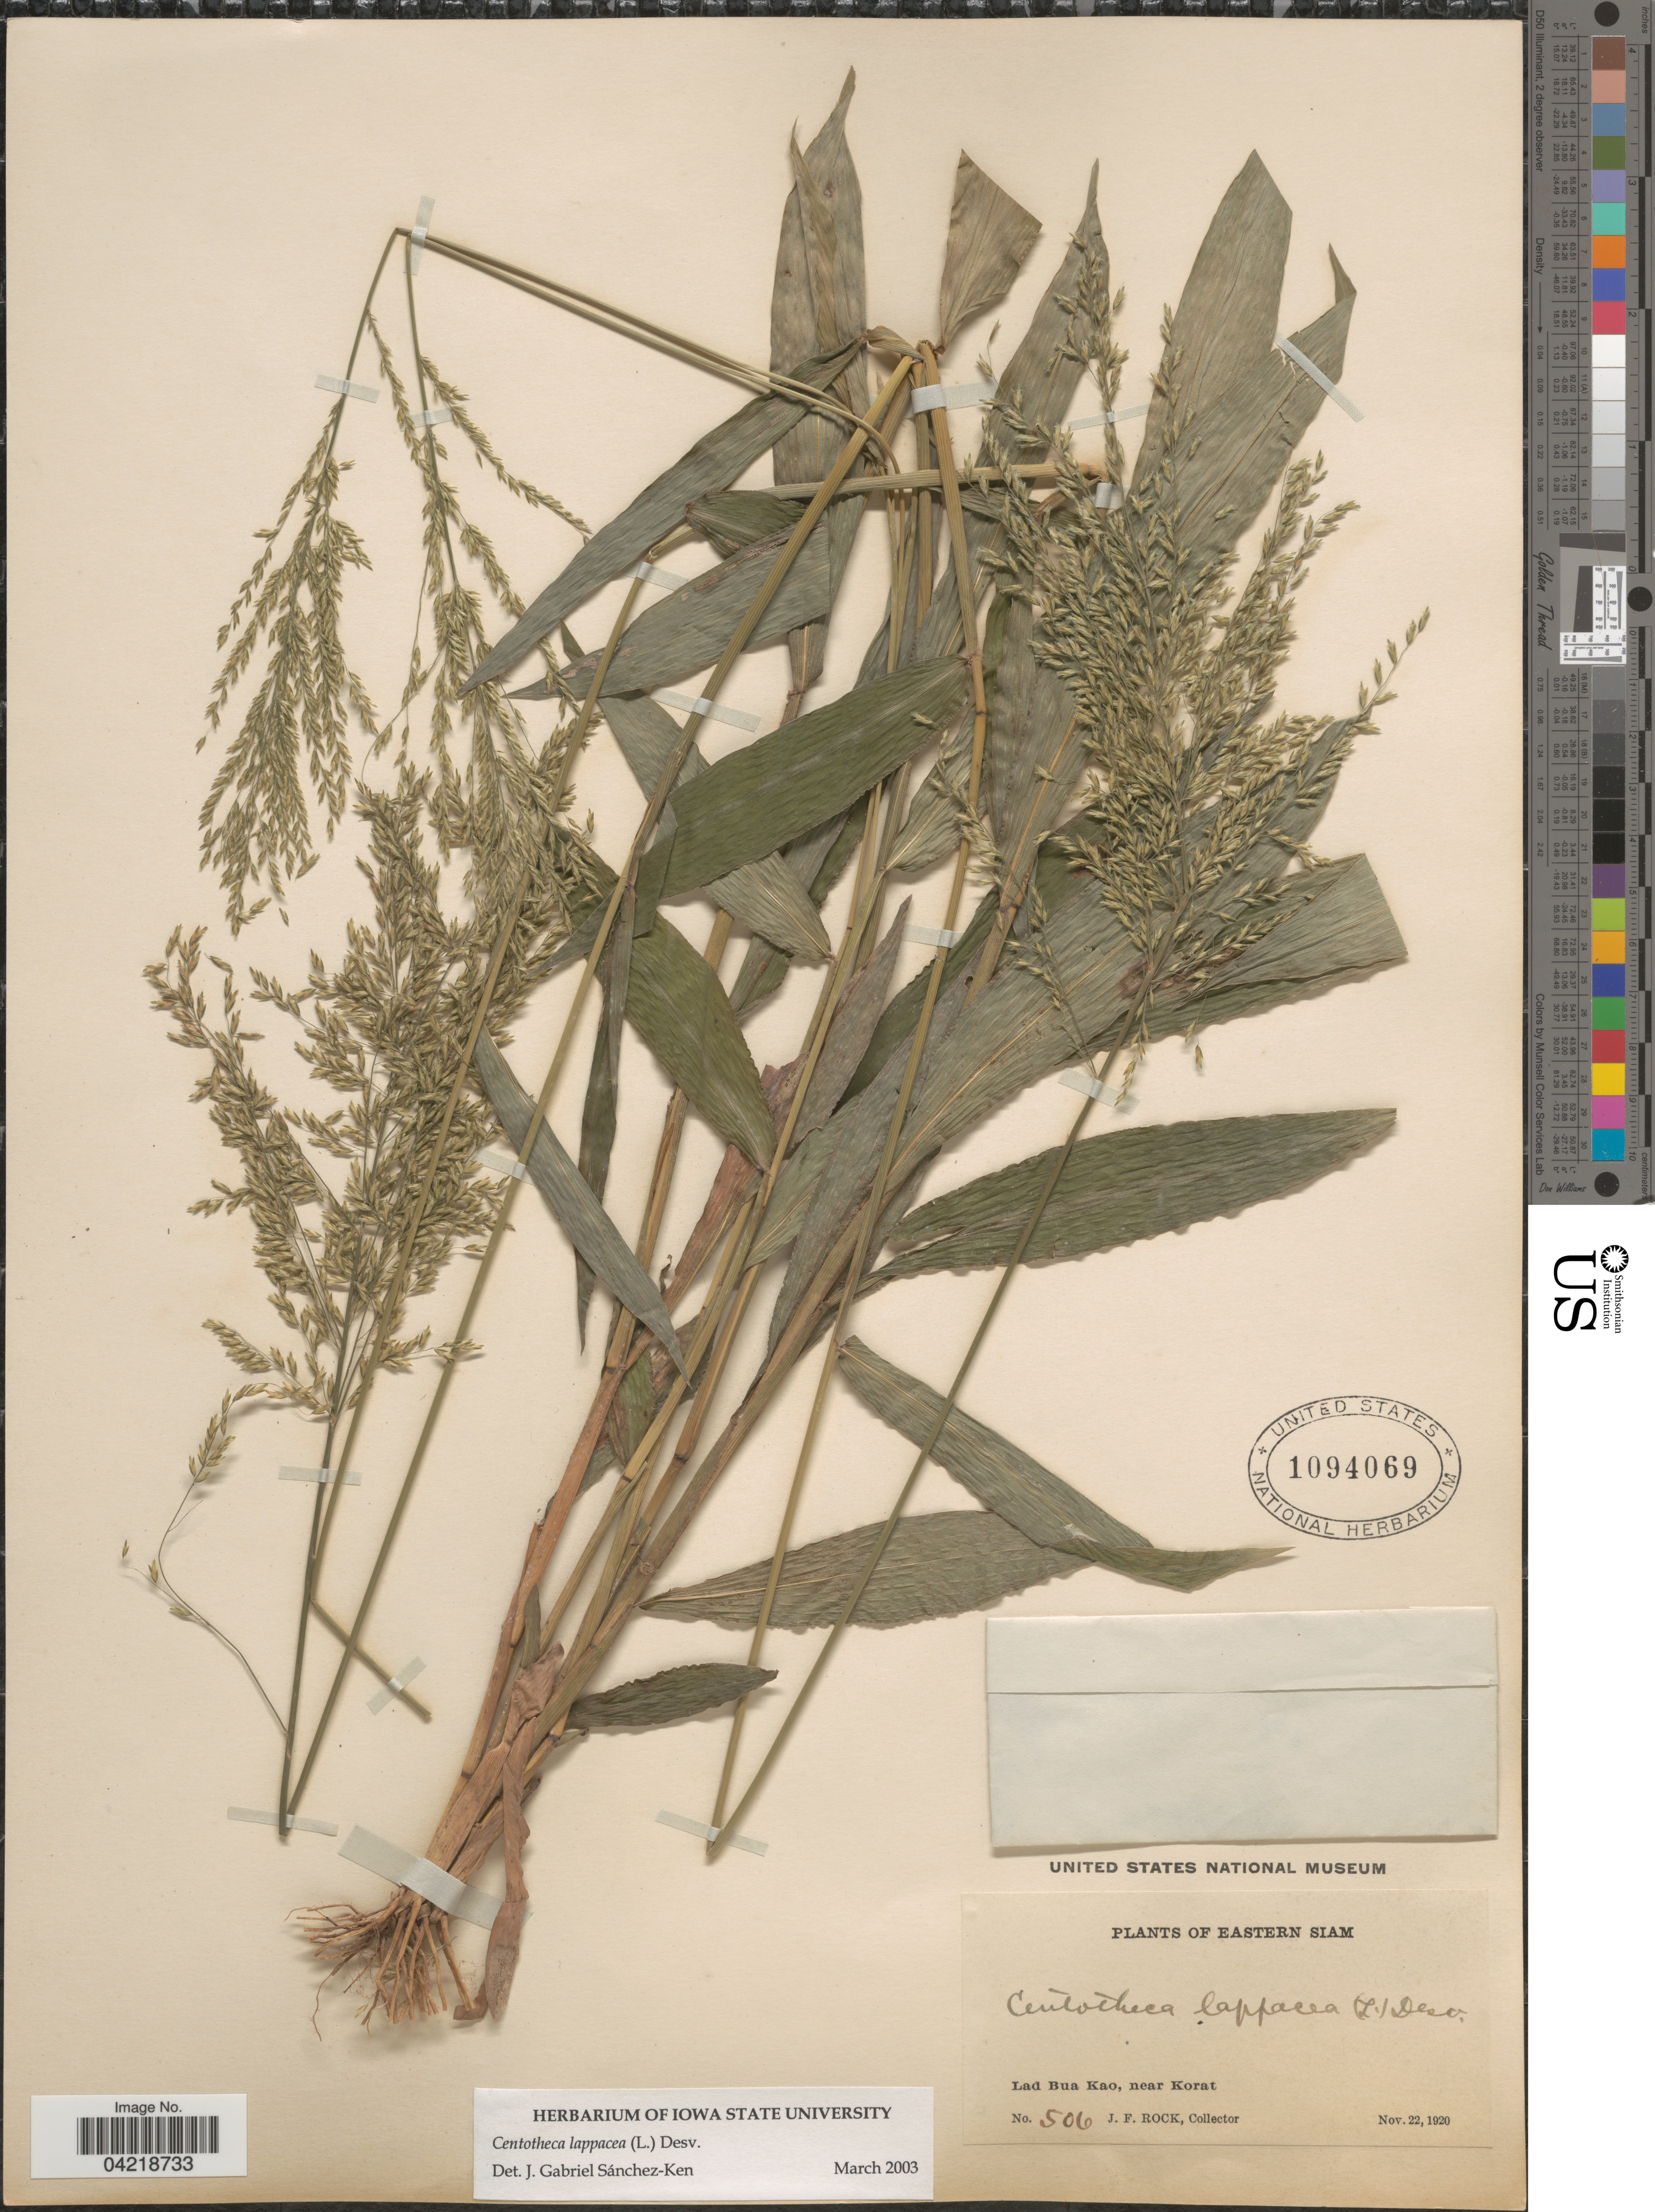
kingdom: Plantae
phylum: Tracheophyta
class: Liliopsida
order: Poales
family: Poaceae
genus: Centotheca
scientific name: Centotheca lappacea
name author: (L.) Desv.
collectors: J. Rock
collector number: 506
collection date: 1920-11-22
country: Thailand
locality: Eastern Siam. Lad Bua Kao, near Korat.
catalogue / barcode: US 1094069